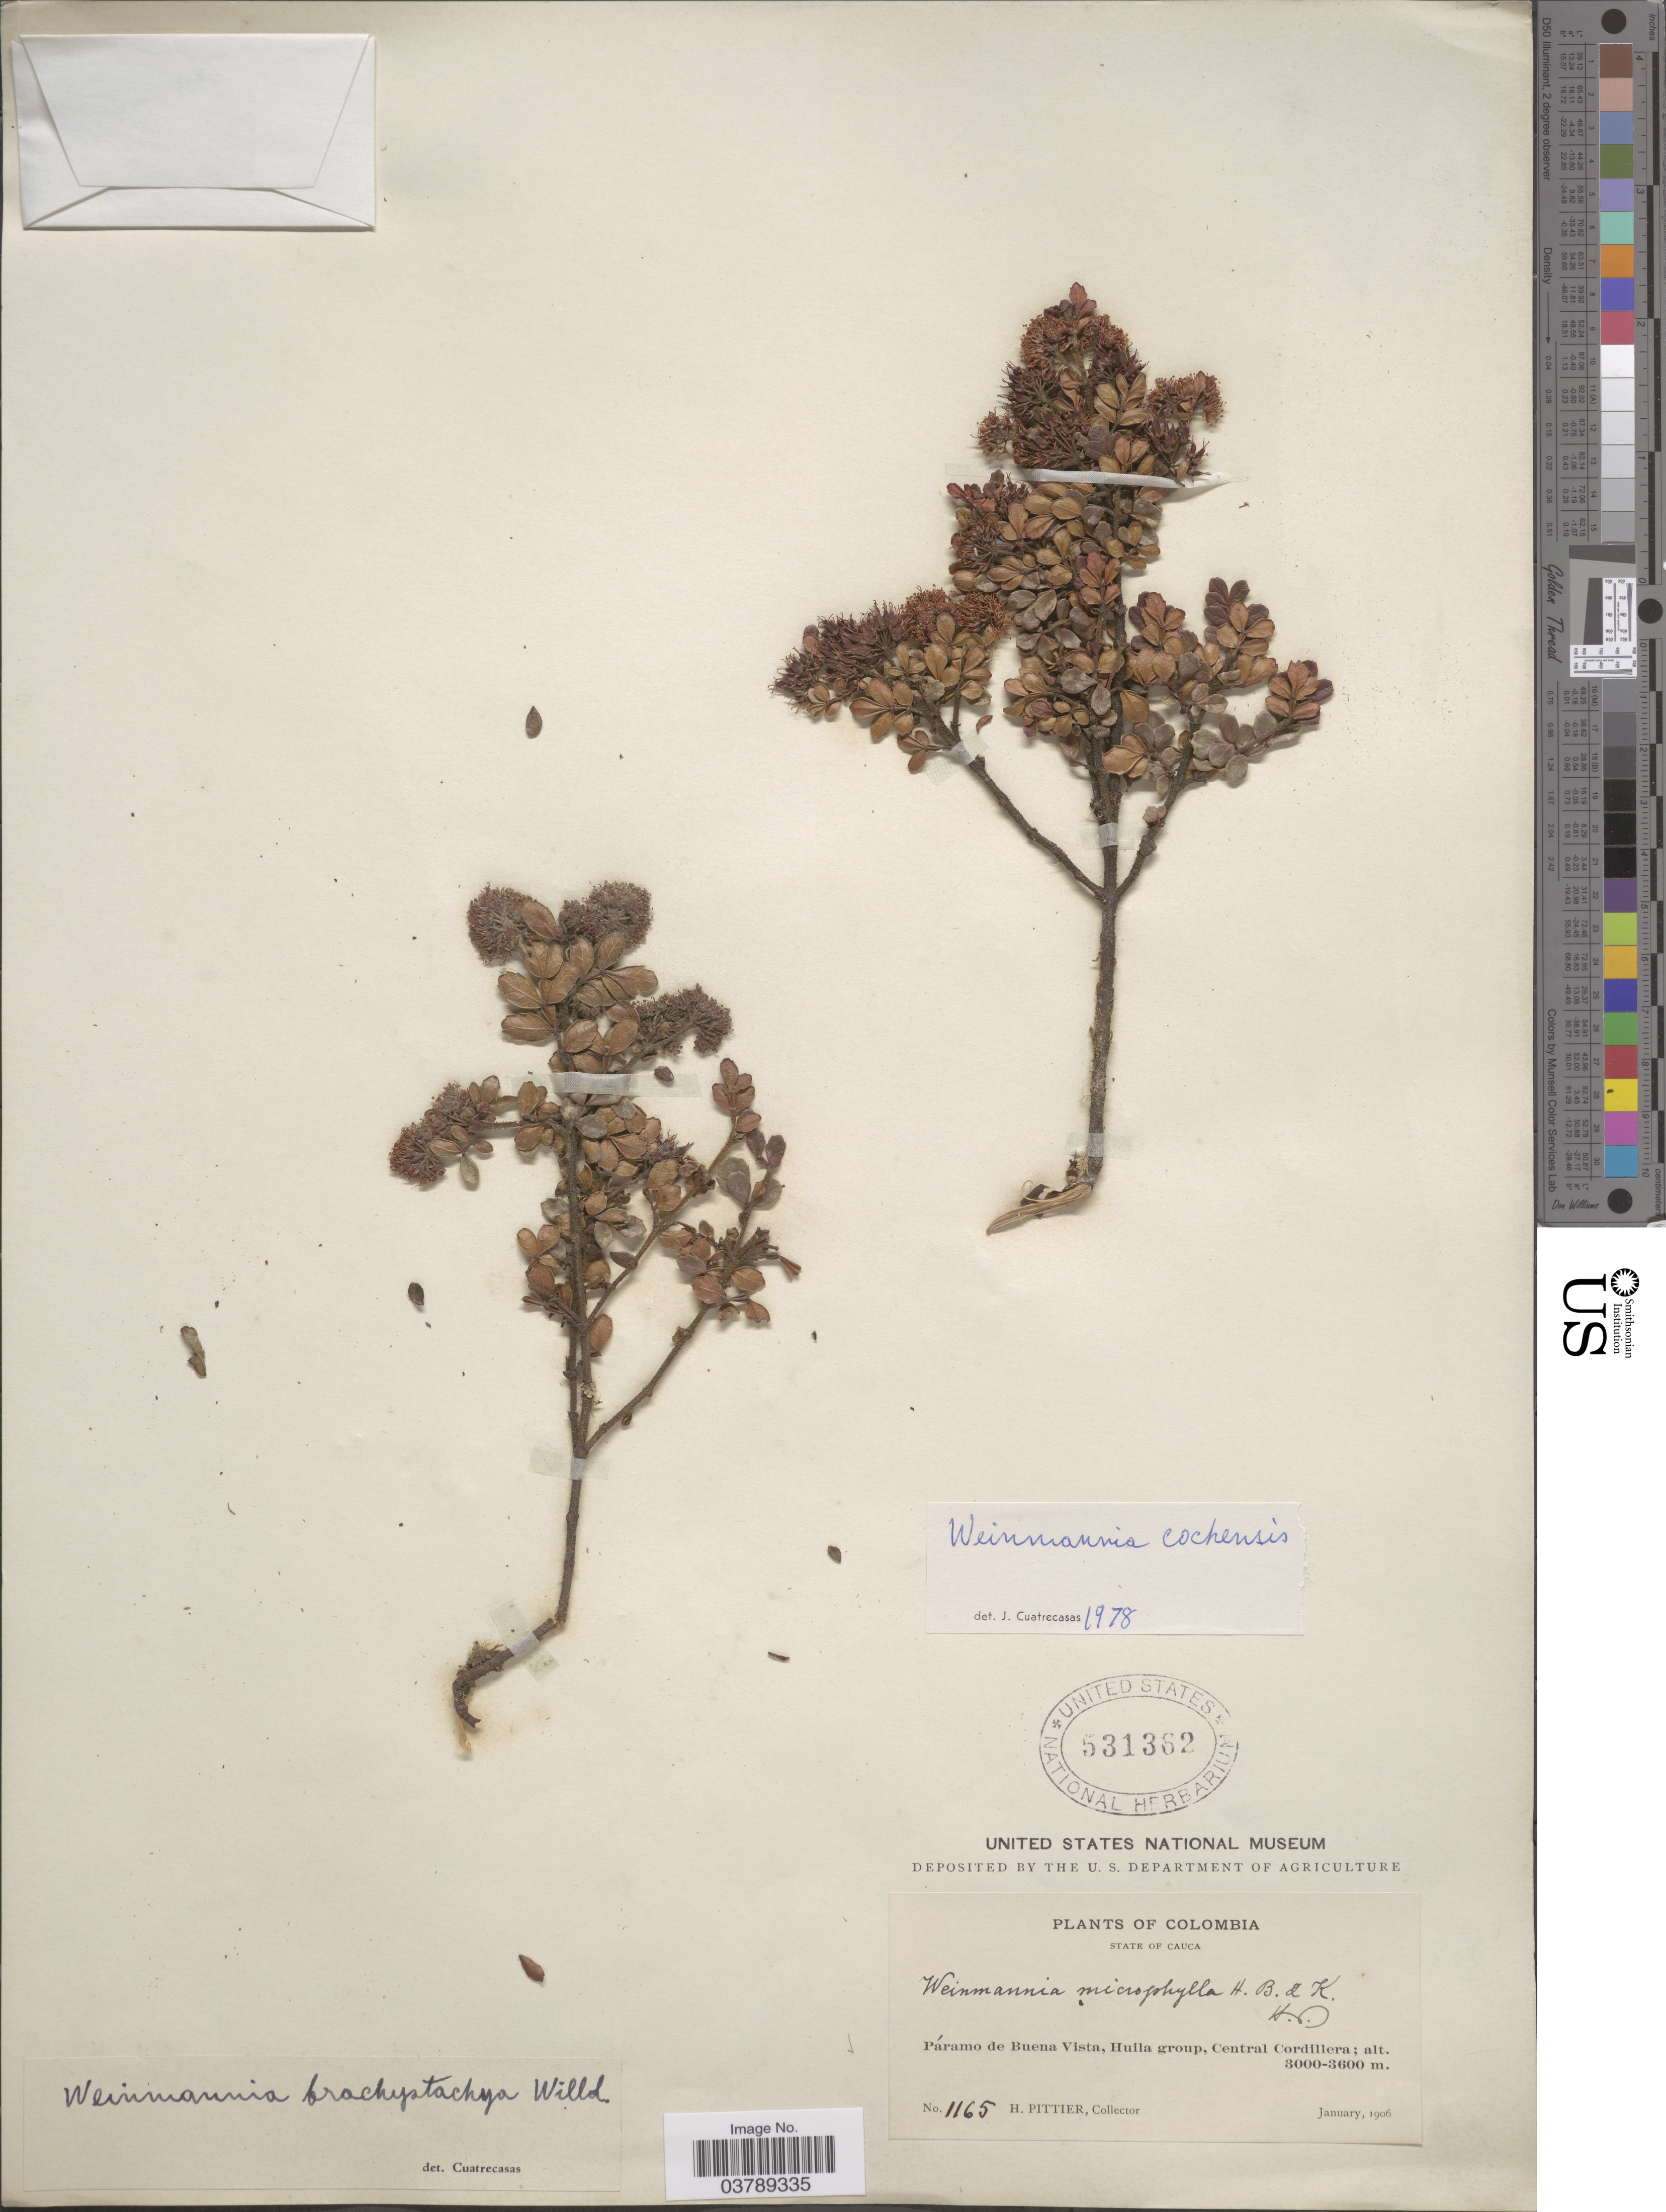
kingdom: Plantae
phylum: Tracheophyta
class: Magnoliopsida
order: Oxalidales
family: Cunoniaceae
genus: Weinmannia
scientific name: Weinmannia microphylla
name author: Kunth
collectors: H. F. Pittier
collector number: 1165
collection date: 1906-01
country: Colombia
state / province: Cauca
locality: Páramo de Buena Vista, Huila group, Central Cordillera.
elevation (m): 3000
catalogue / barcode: US 531362